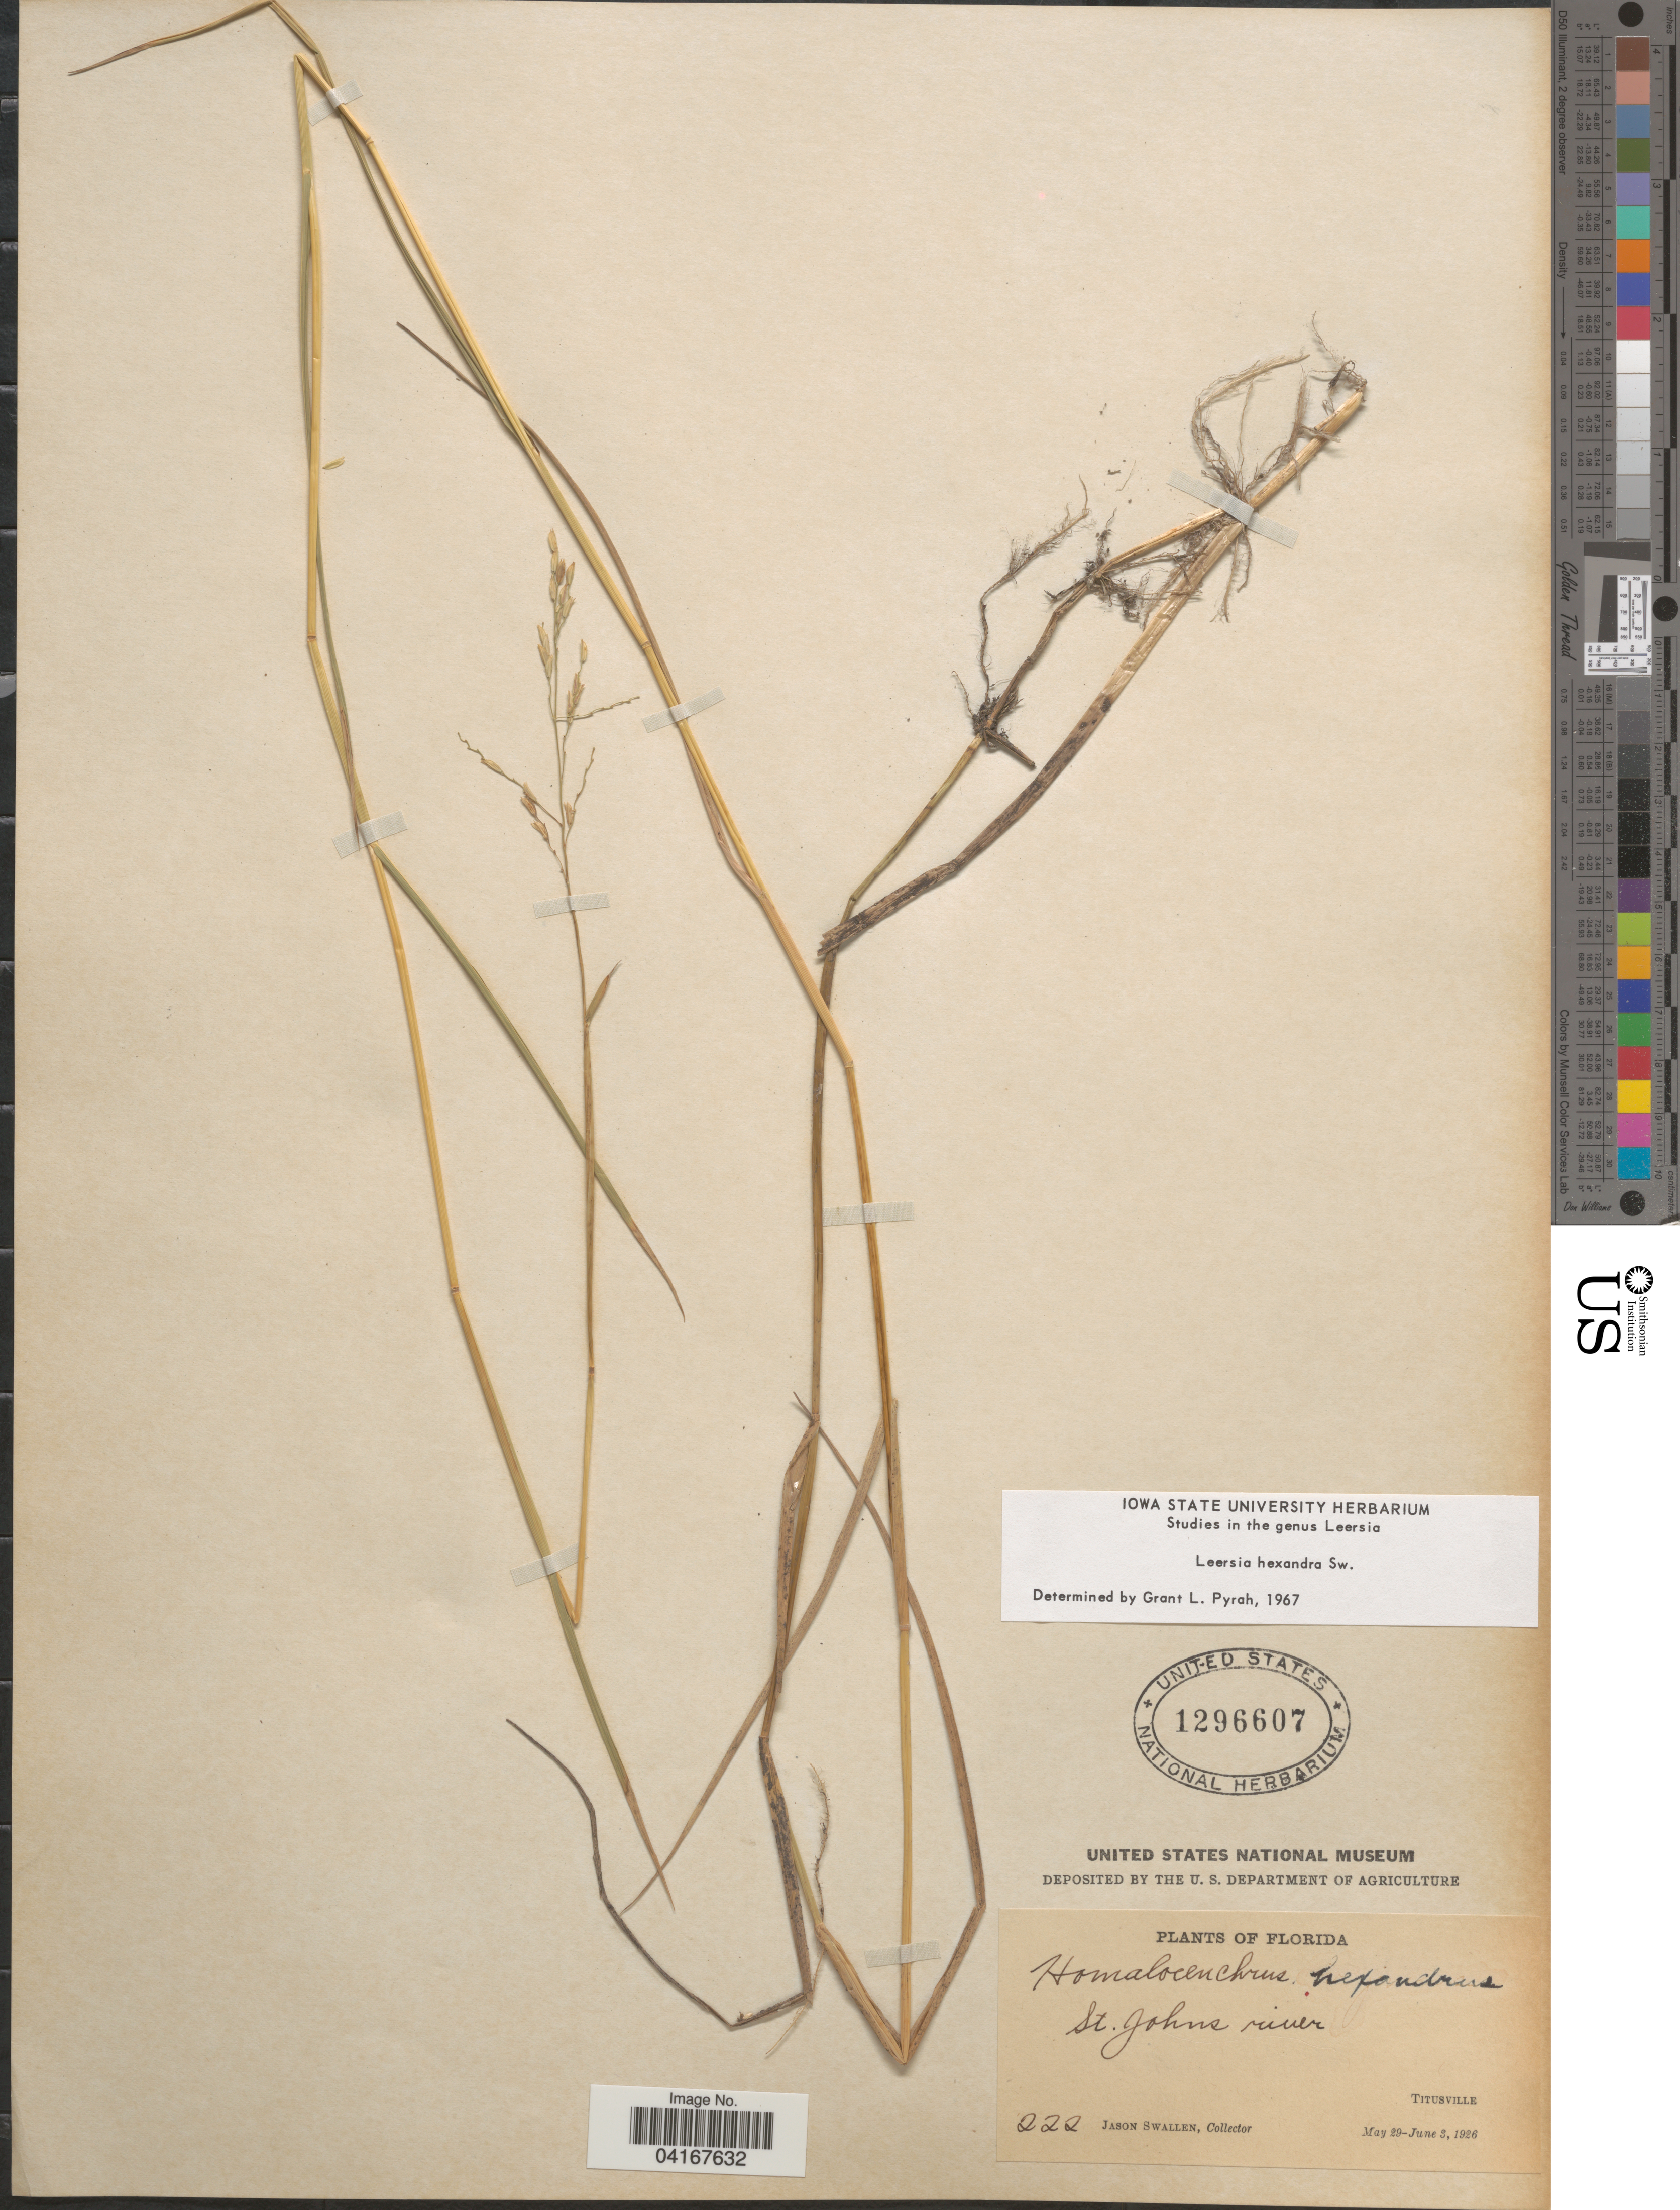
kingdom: Plantae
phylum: Tracheophyta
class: Liliopsida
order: Poales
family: Poaceae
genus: Leersia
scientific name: Leersia hexandra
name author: Sw.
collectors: J. R. Swallen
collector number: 222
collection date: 1926-05-29/1926-06-03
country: United States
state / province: Florida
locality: St. Johns river. Titusville.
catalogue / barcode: US 1296607